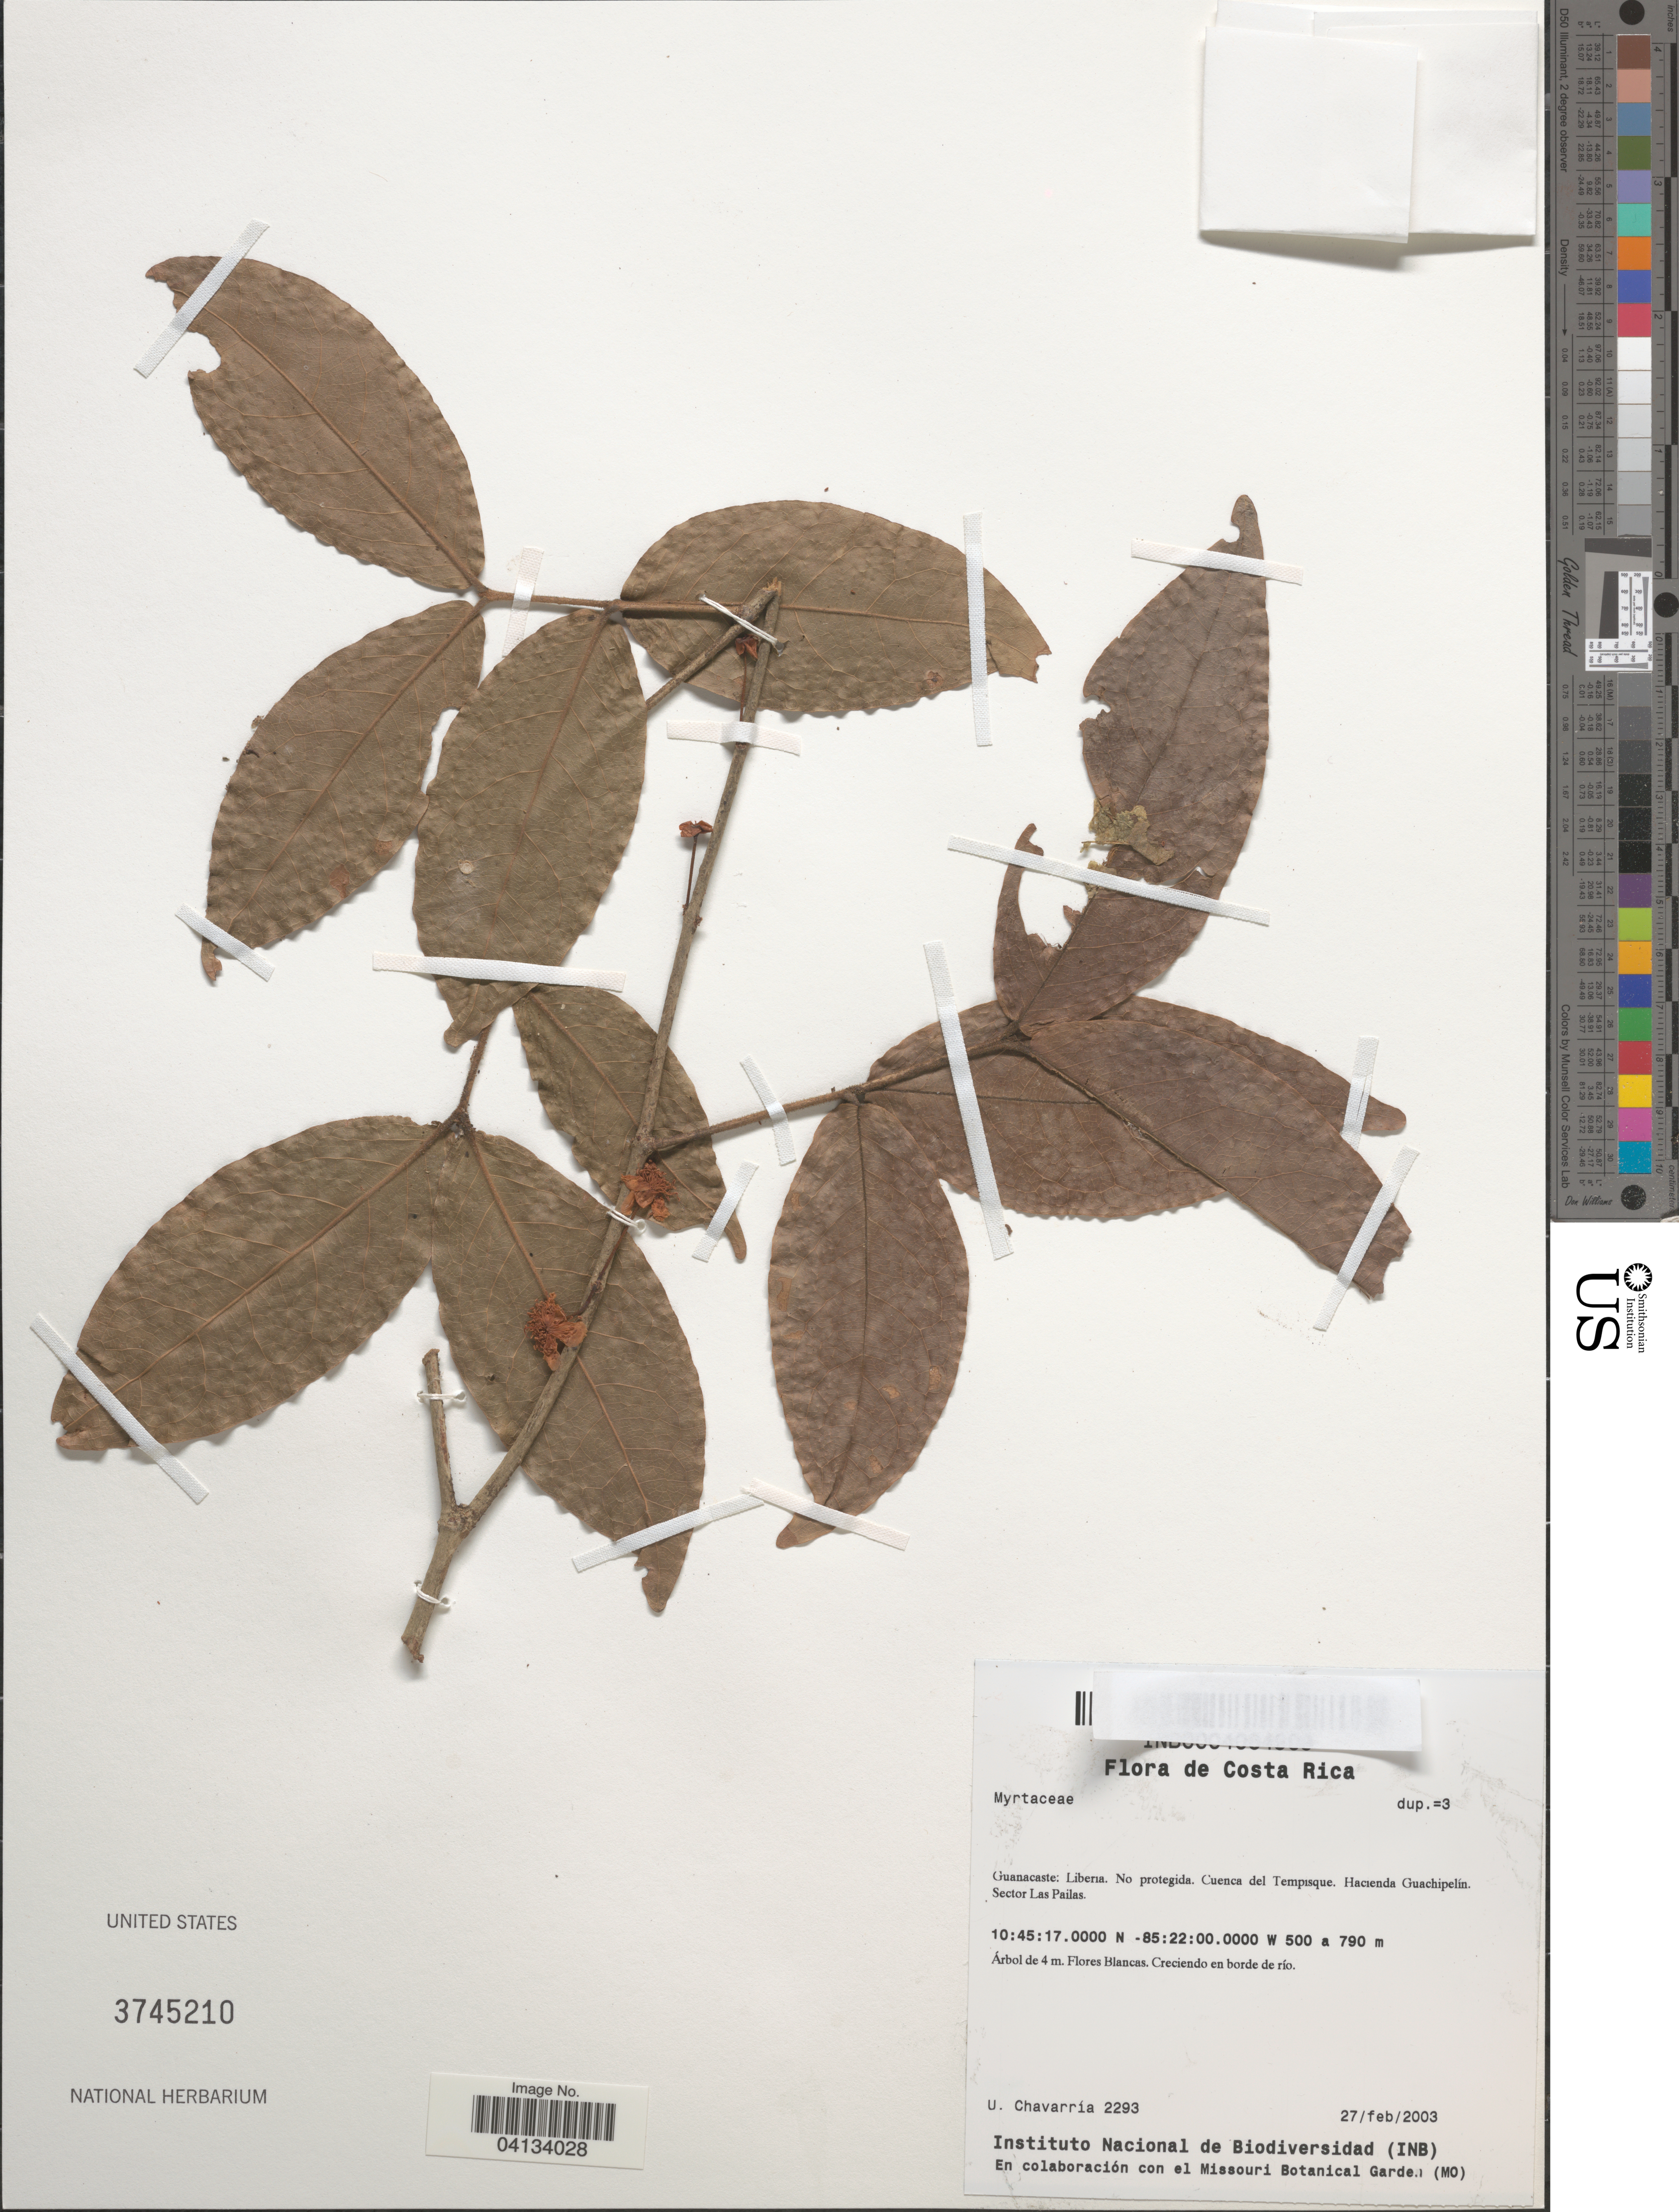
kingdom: Plantae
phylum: Tracheophyta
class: Magnoliopsida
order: Myrtales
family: Myrtaceae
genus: Eugenia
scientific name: Eugenia sp.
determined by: Parra-O, Carlos A., Instituto de Ciencias Naturales - Universidad Nacional de Colombia (COLOMBIA)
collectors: U. Chavarria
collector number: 2293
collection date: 2003-02-27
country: Costa Rica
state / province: Guanacaste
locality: Liberia. No protegida. Cuenca del Tempisque. Hacienda Guachipelin.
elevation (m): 500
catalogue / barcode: US 3745210